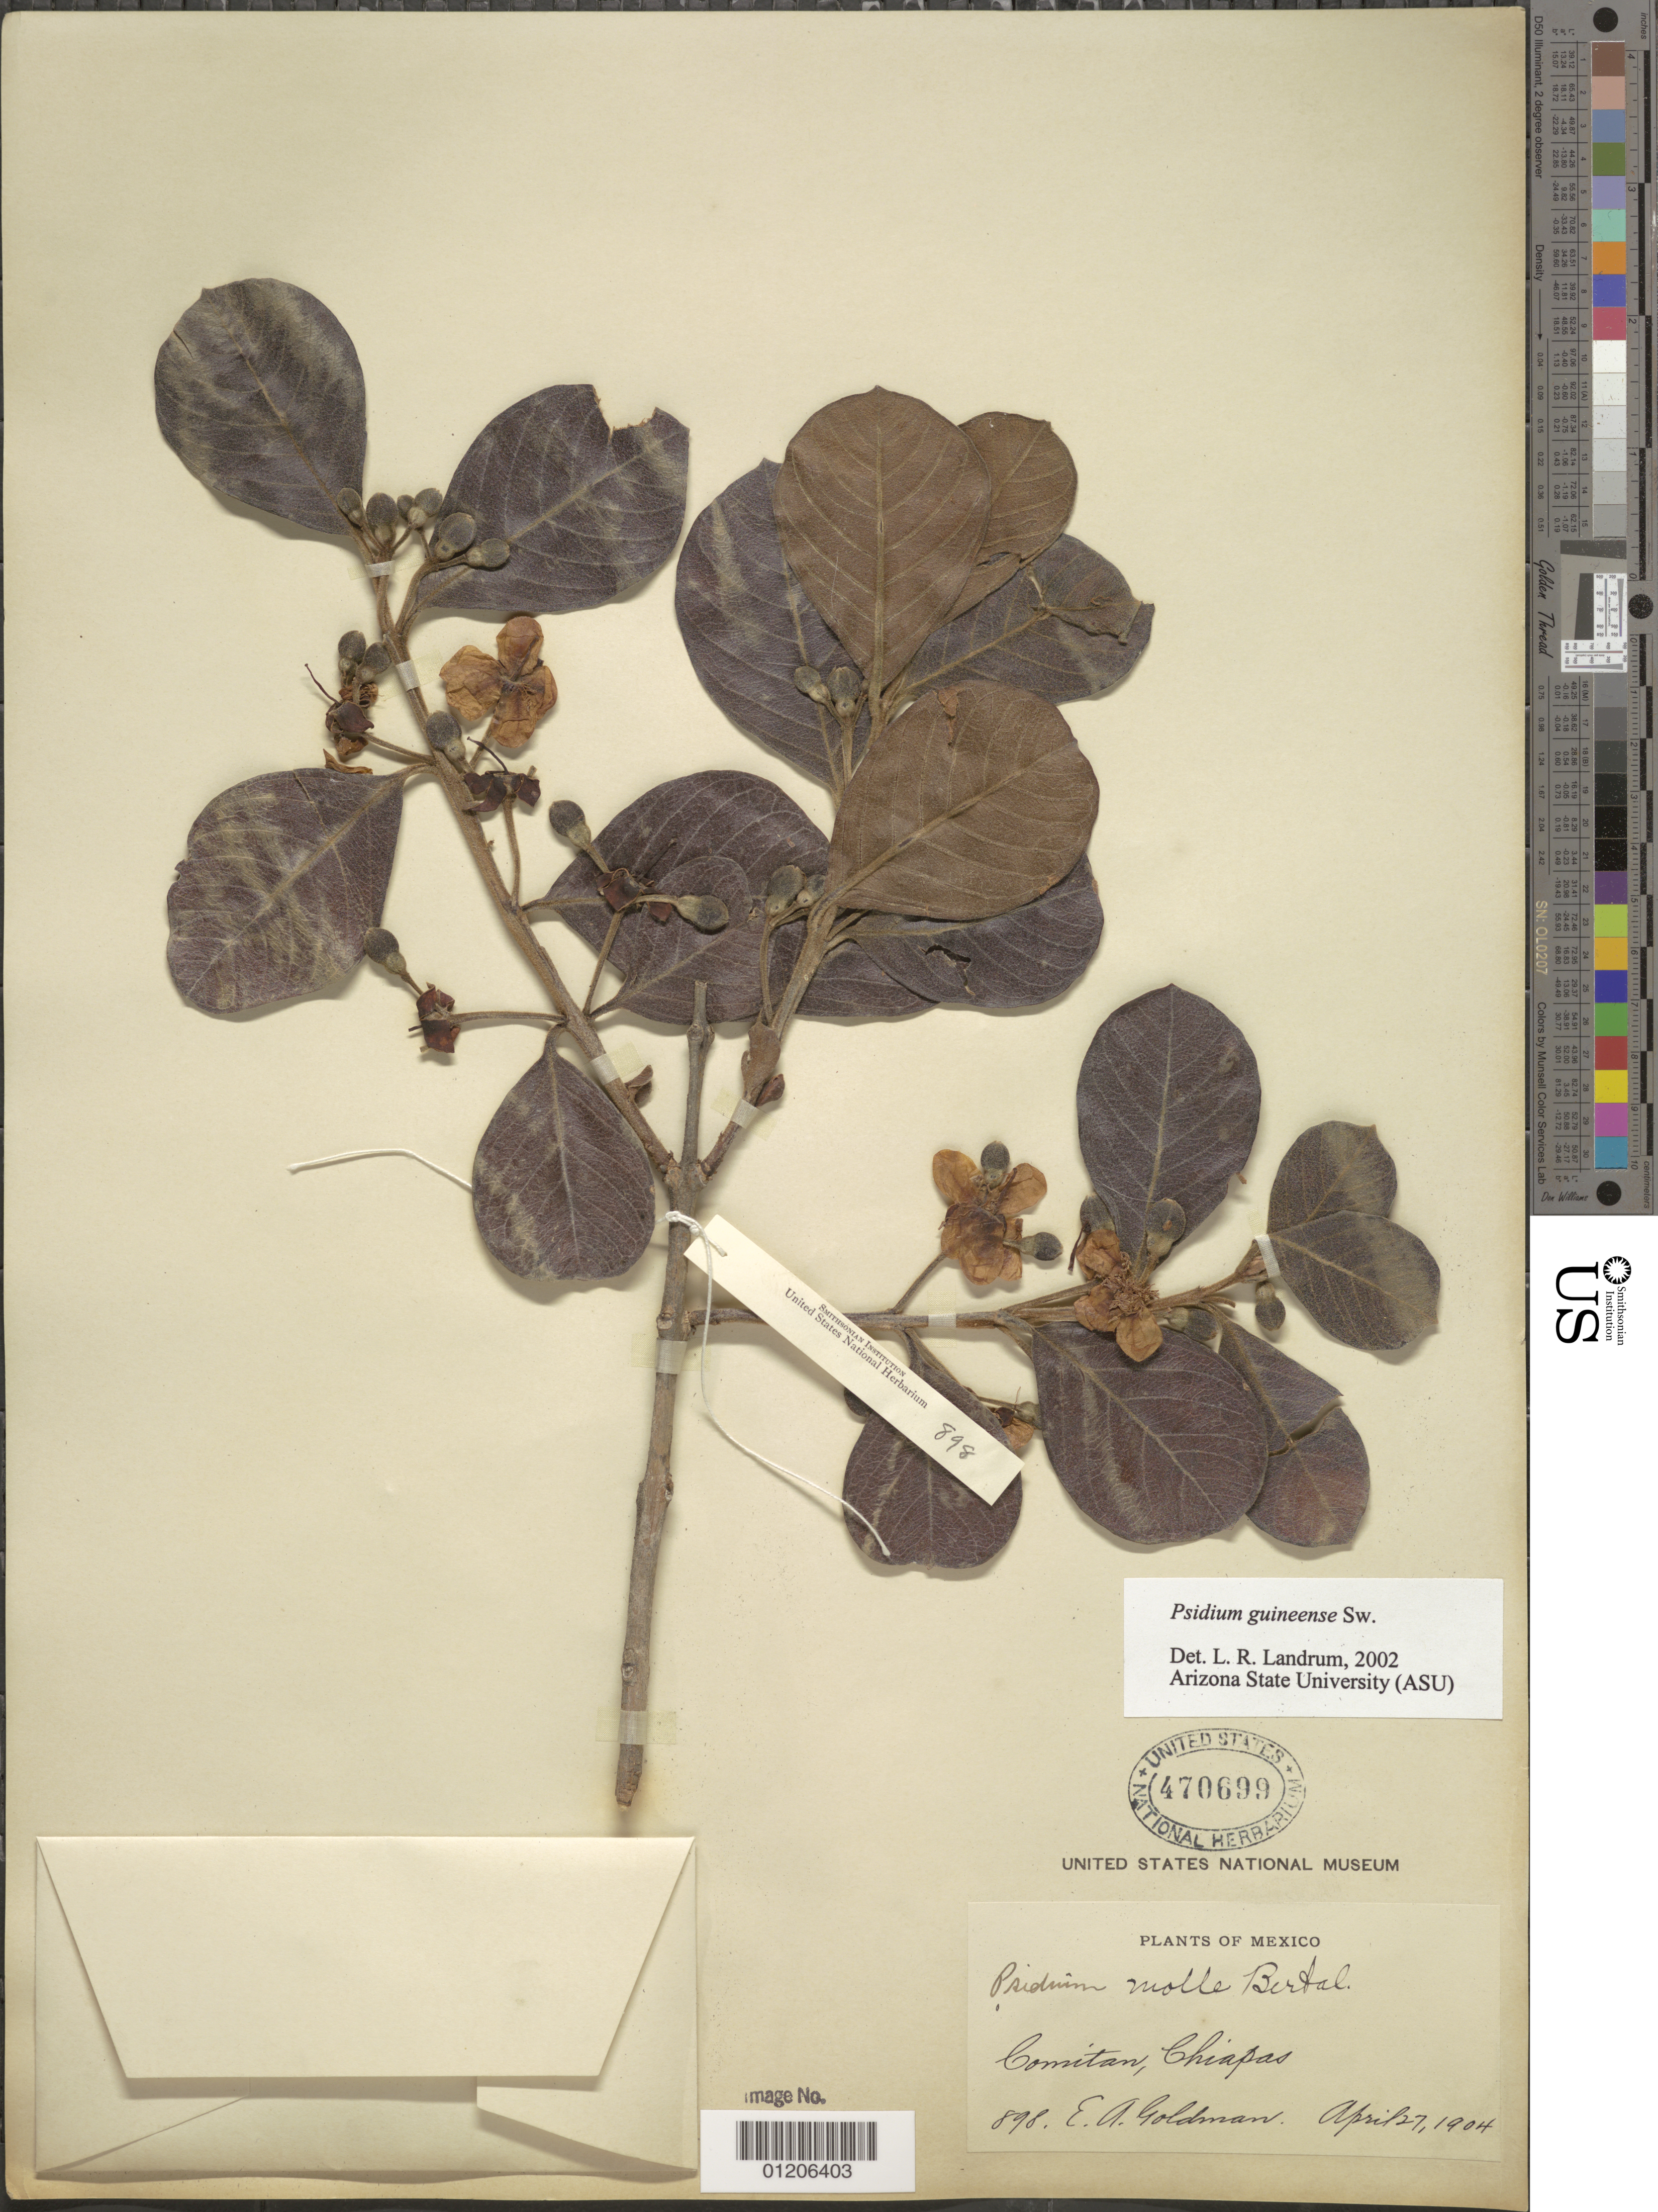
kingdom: Plantae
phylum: Tracheophyta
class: Magnoliopsida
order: Myrtales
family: Myrtaceae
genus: Psidium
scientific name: Psidium guineense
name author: Sw.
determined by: Landrum, L. R.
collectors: E. A. Goldman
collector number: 898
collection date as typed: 27 Apr 1904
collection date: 1904-04-27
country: Mexico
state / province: Chiapas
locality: Comitán, Chiapas.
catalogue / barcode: US 470699